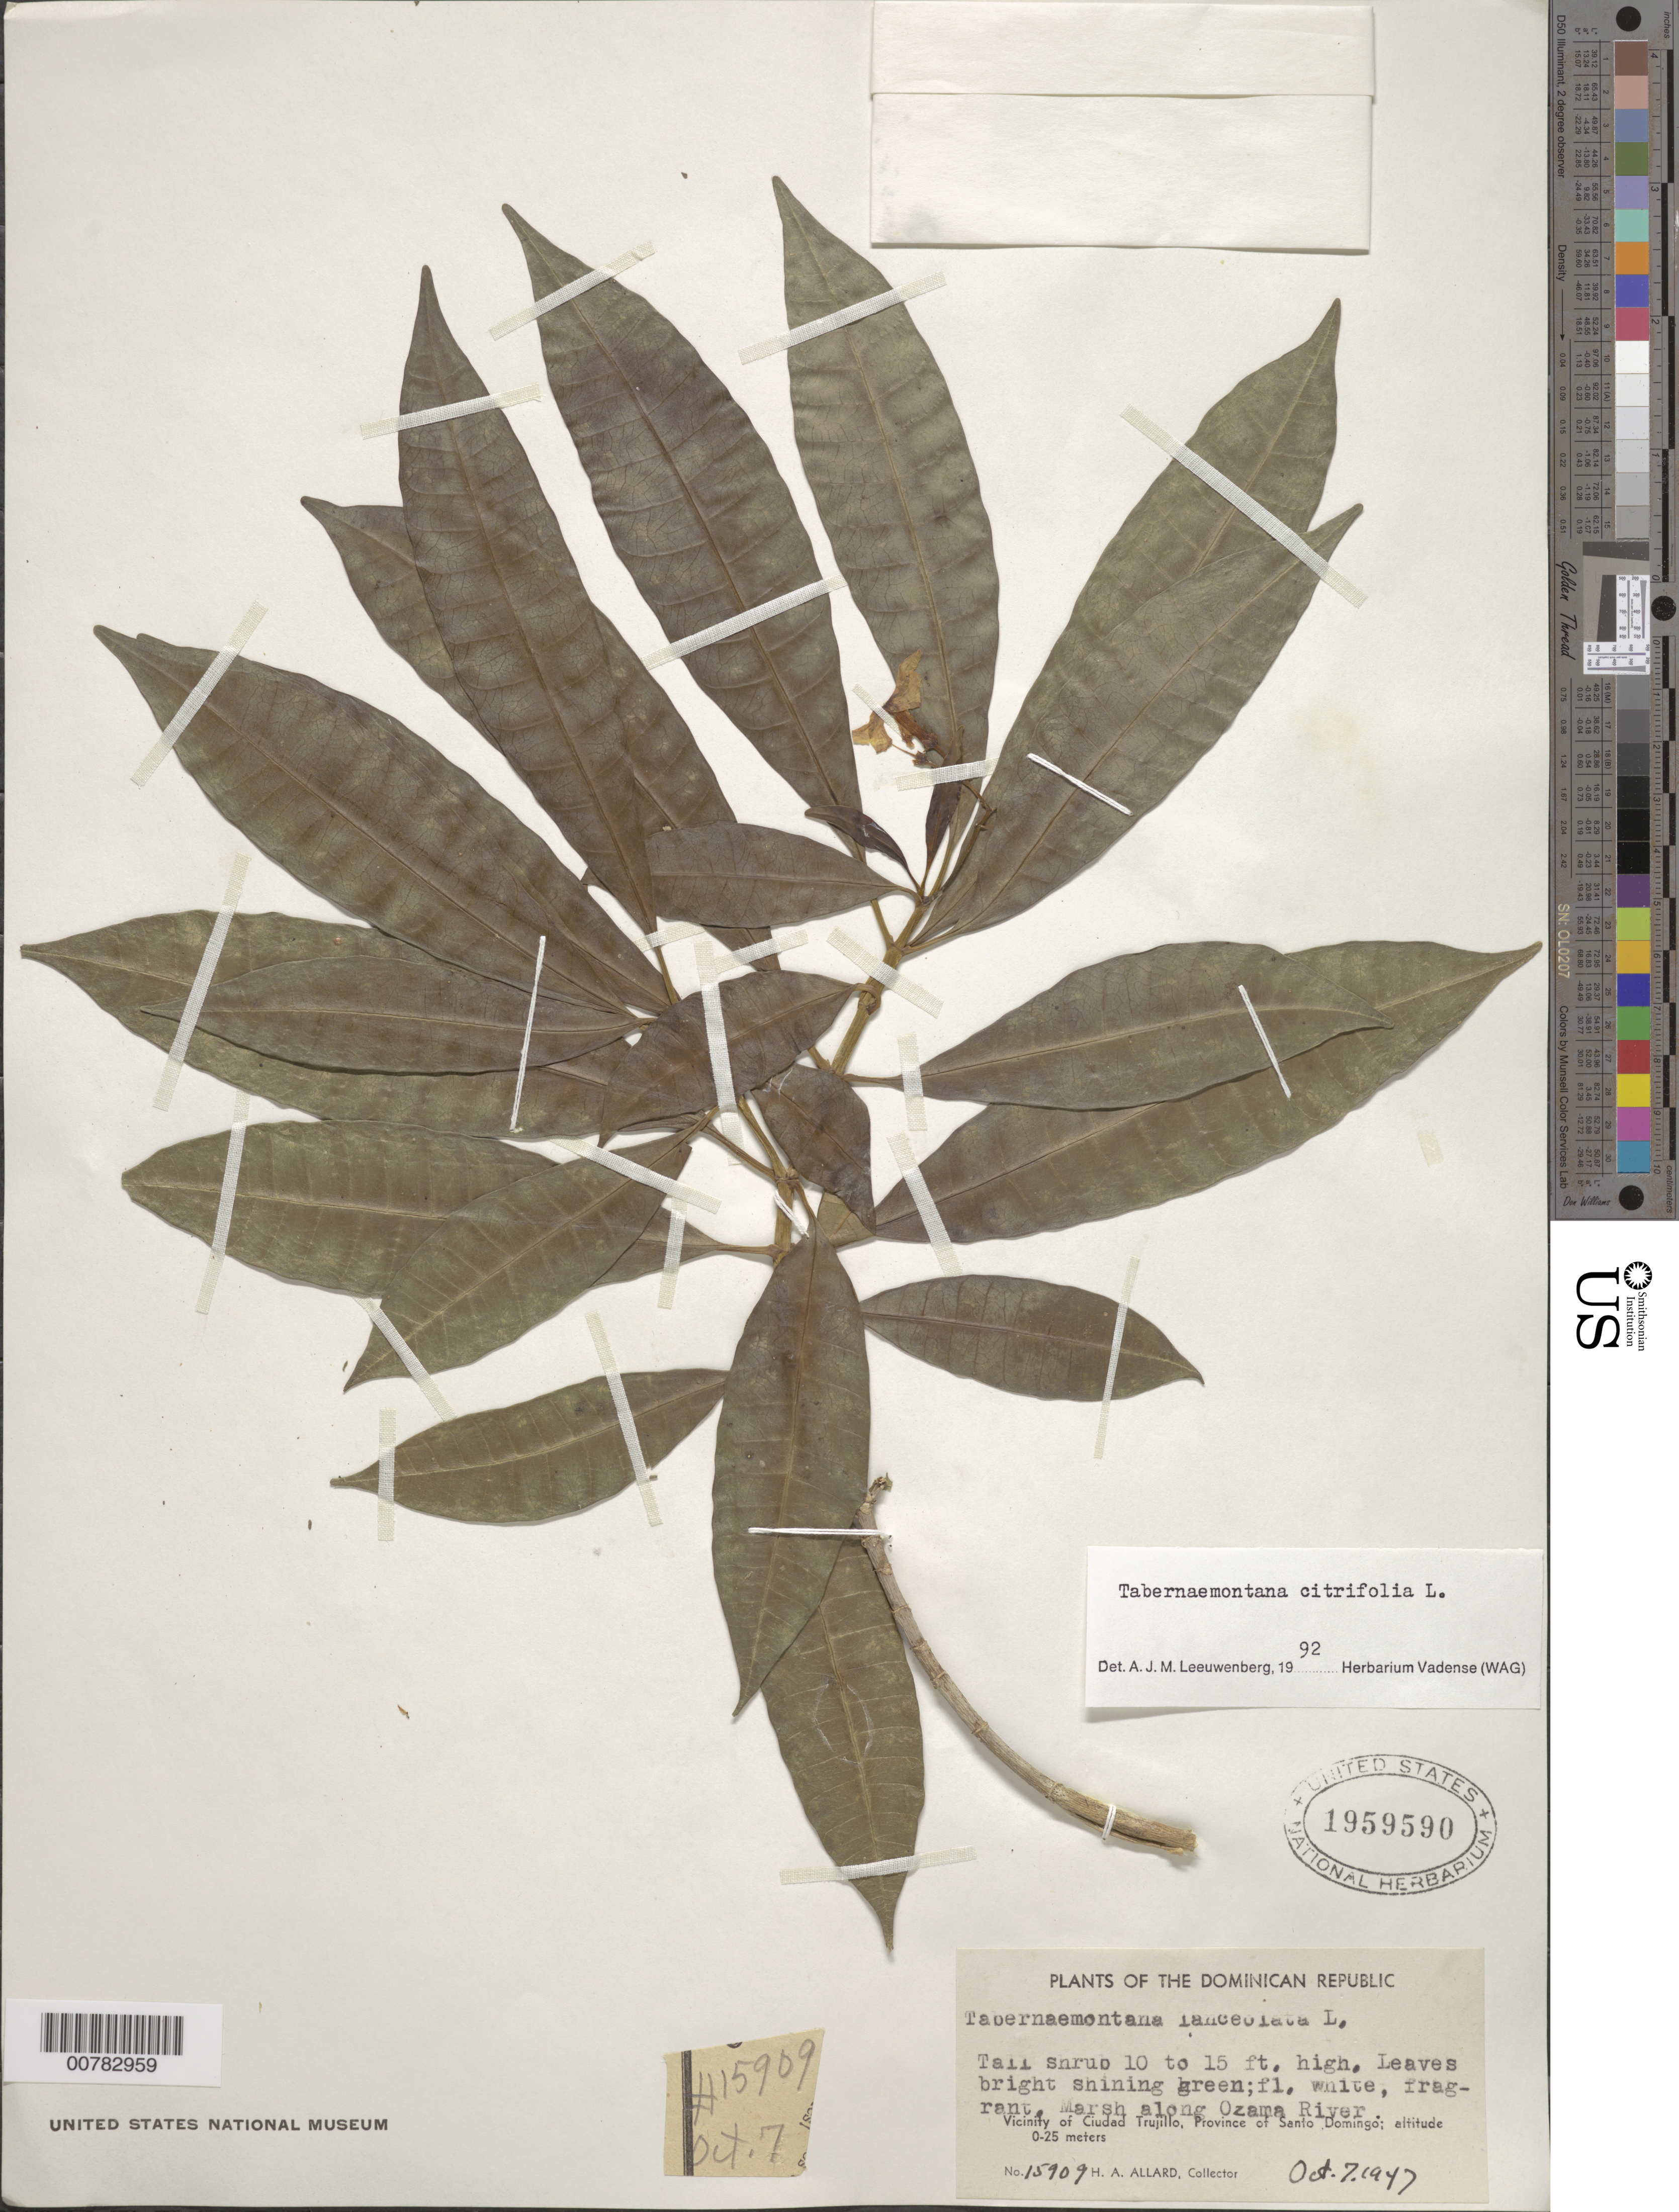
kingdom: Plantae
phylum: Tracheophyta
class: Magnoliopsida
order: Gentianales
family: Apocynaceae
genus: Tabernaemontana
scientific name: Tabernaemontana citrifolia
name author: L.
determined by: Leeuwenberg, A. J. M.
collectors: H. A. Allard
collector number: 15909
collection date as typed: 07 Oct 1947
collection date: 1947-10-07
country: Dominican Republic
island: Hispaniola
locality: Province of Santo Domingo, vicinity of Ciudad Trujillo, along Ozama River.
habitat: Marsh along river.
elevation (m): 0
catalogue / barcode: US 1959590